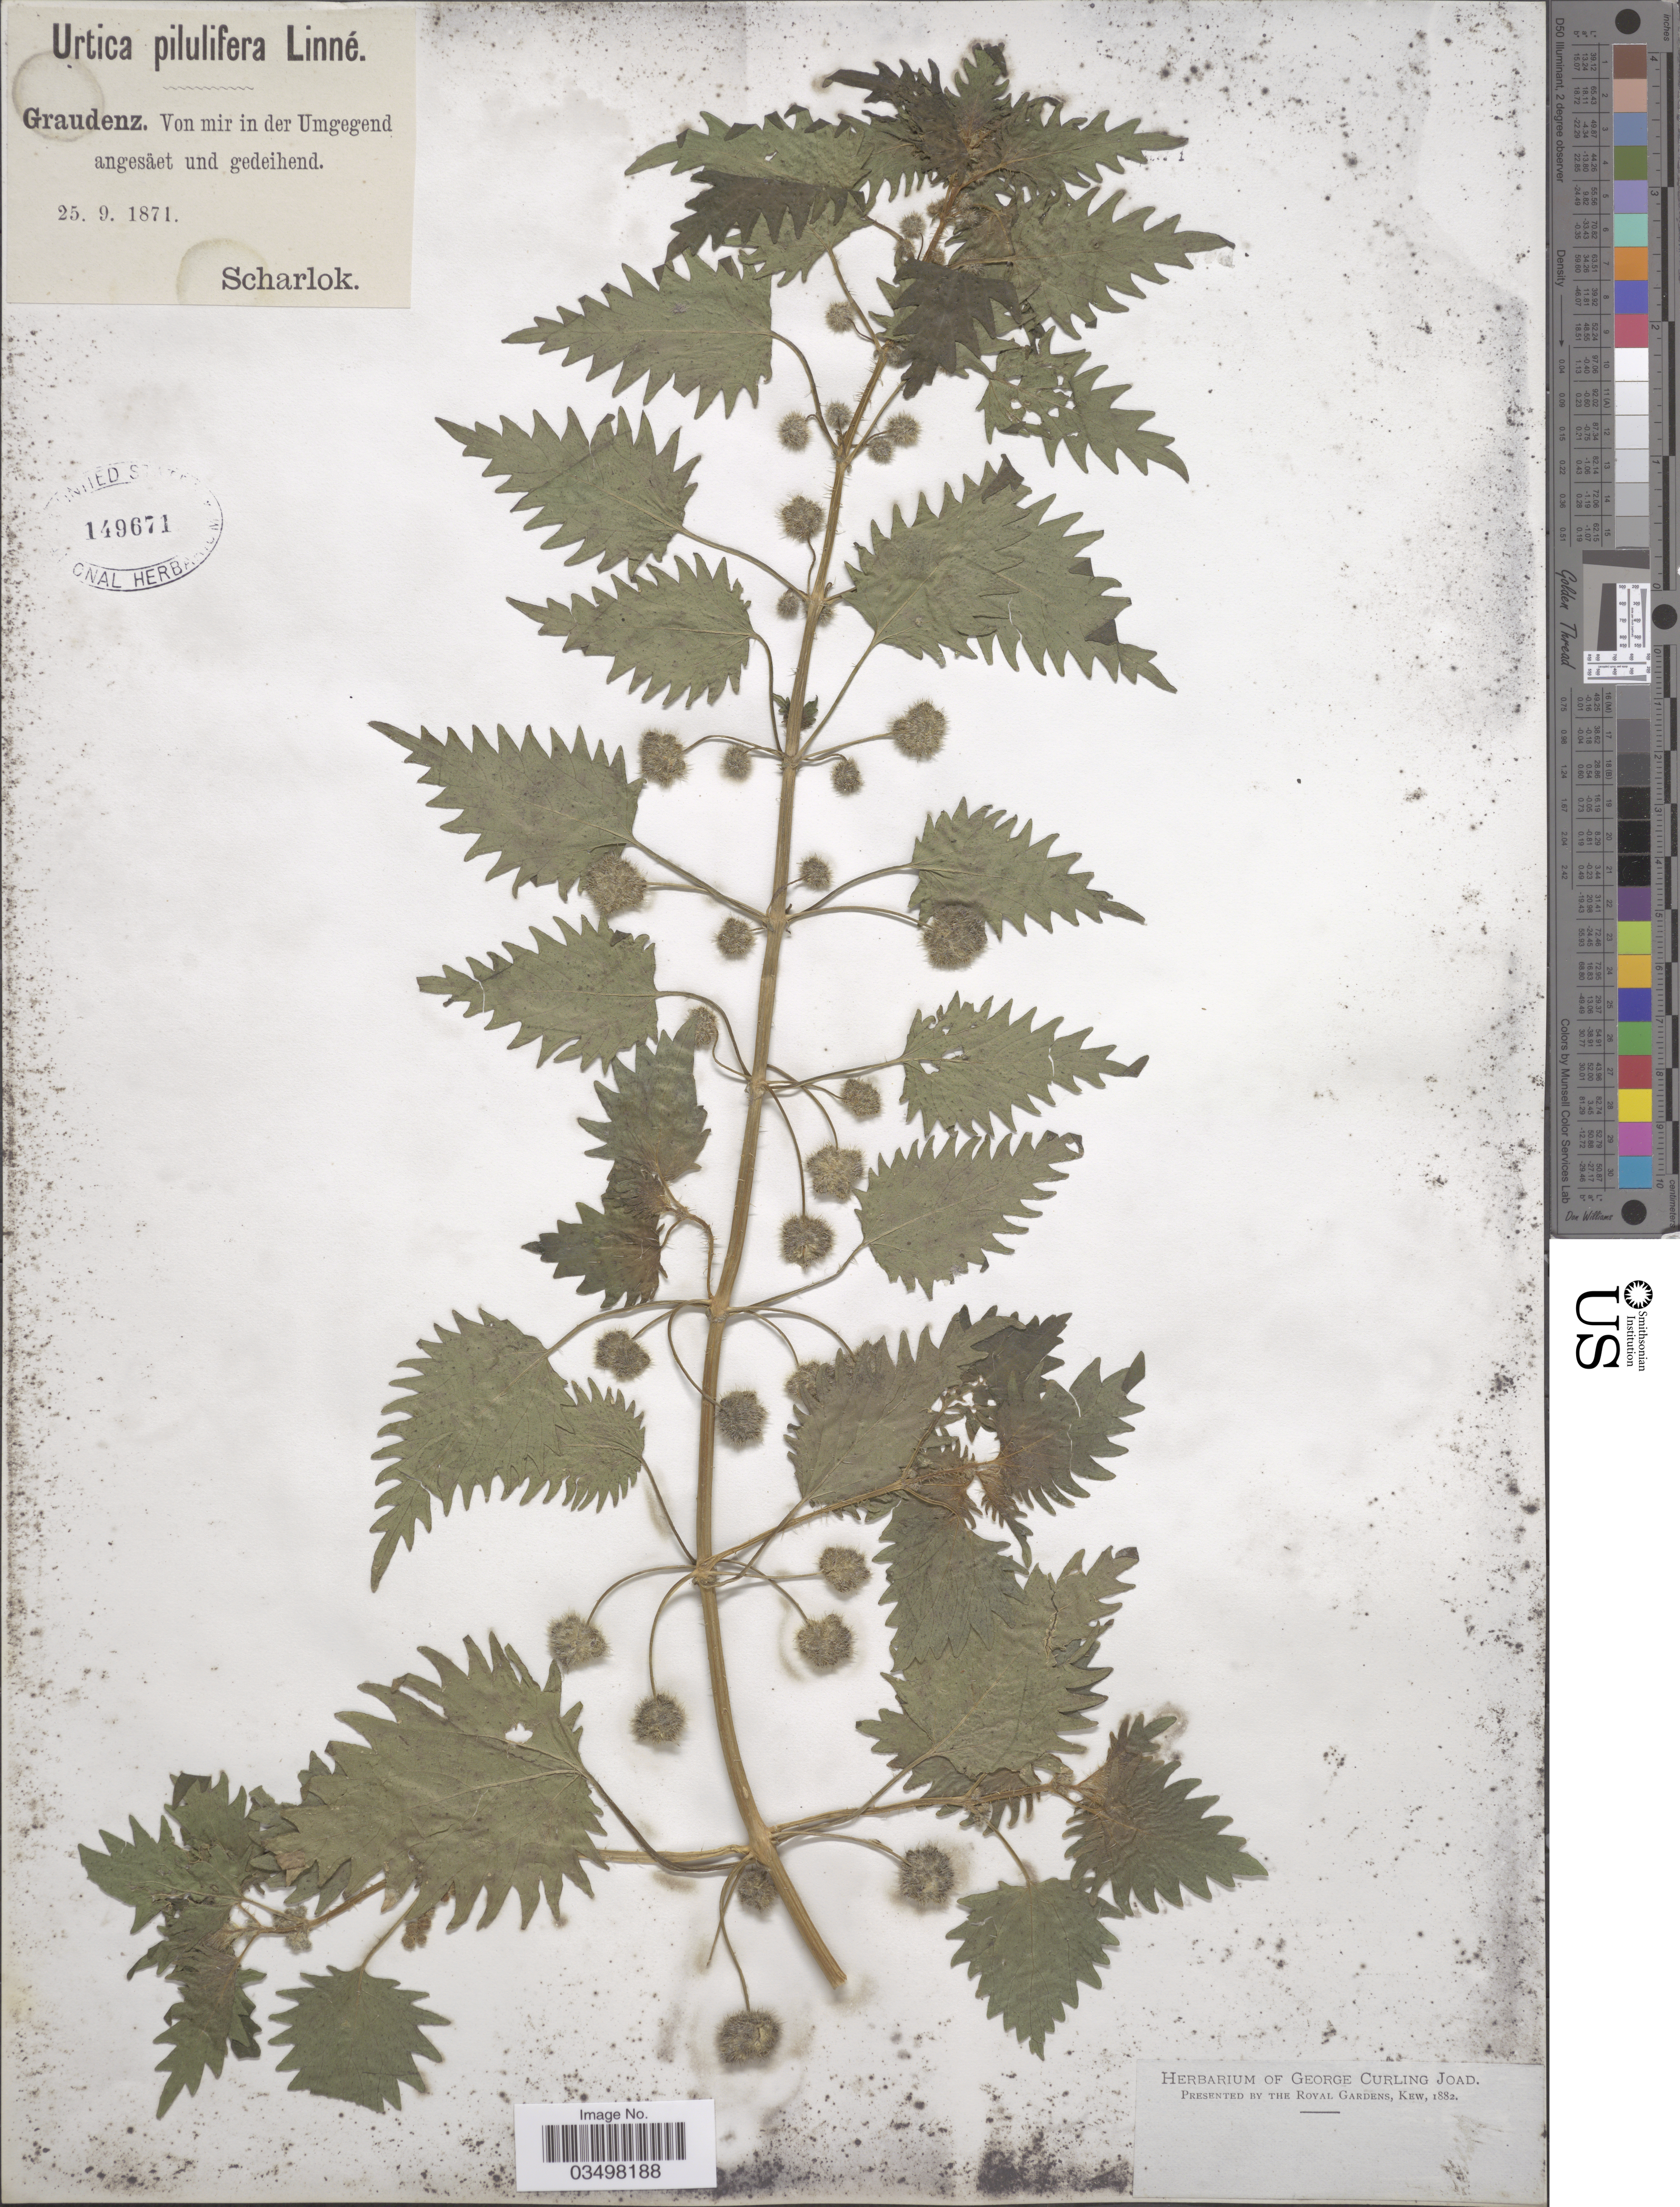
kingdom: Plantae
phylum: Tracheophyta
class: Magnoliopsida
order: Rosales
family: Urticaceae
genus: Urtica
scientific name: Urtica pilulifera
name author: L.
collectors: Scharlok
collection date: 1871-09-25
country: Poland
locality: Graudenz. Von mir in der Umgegend angesäet und gedeihend.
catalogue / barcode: US 149671